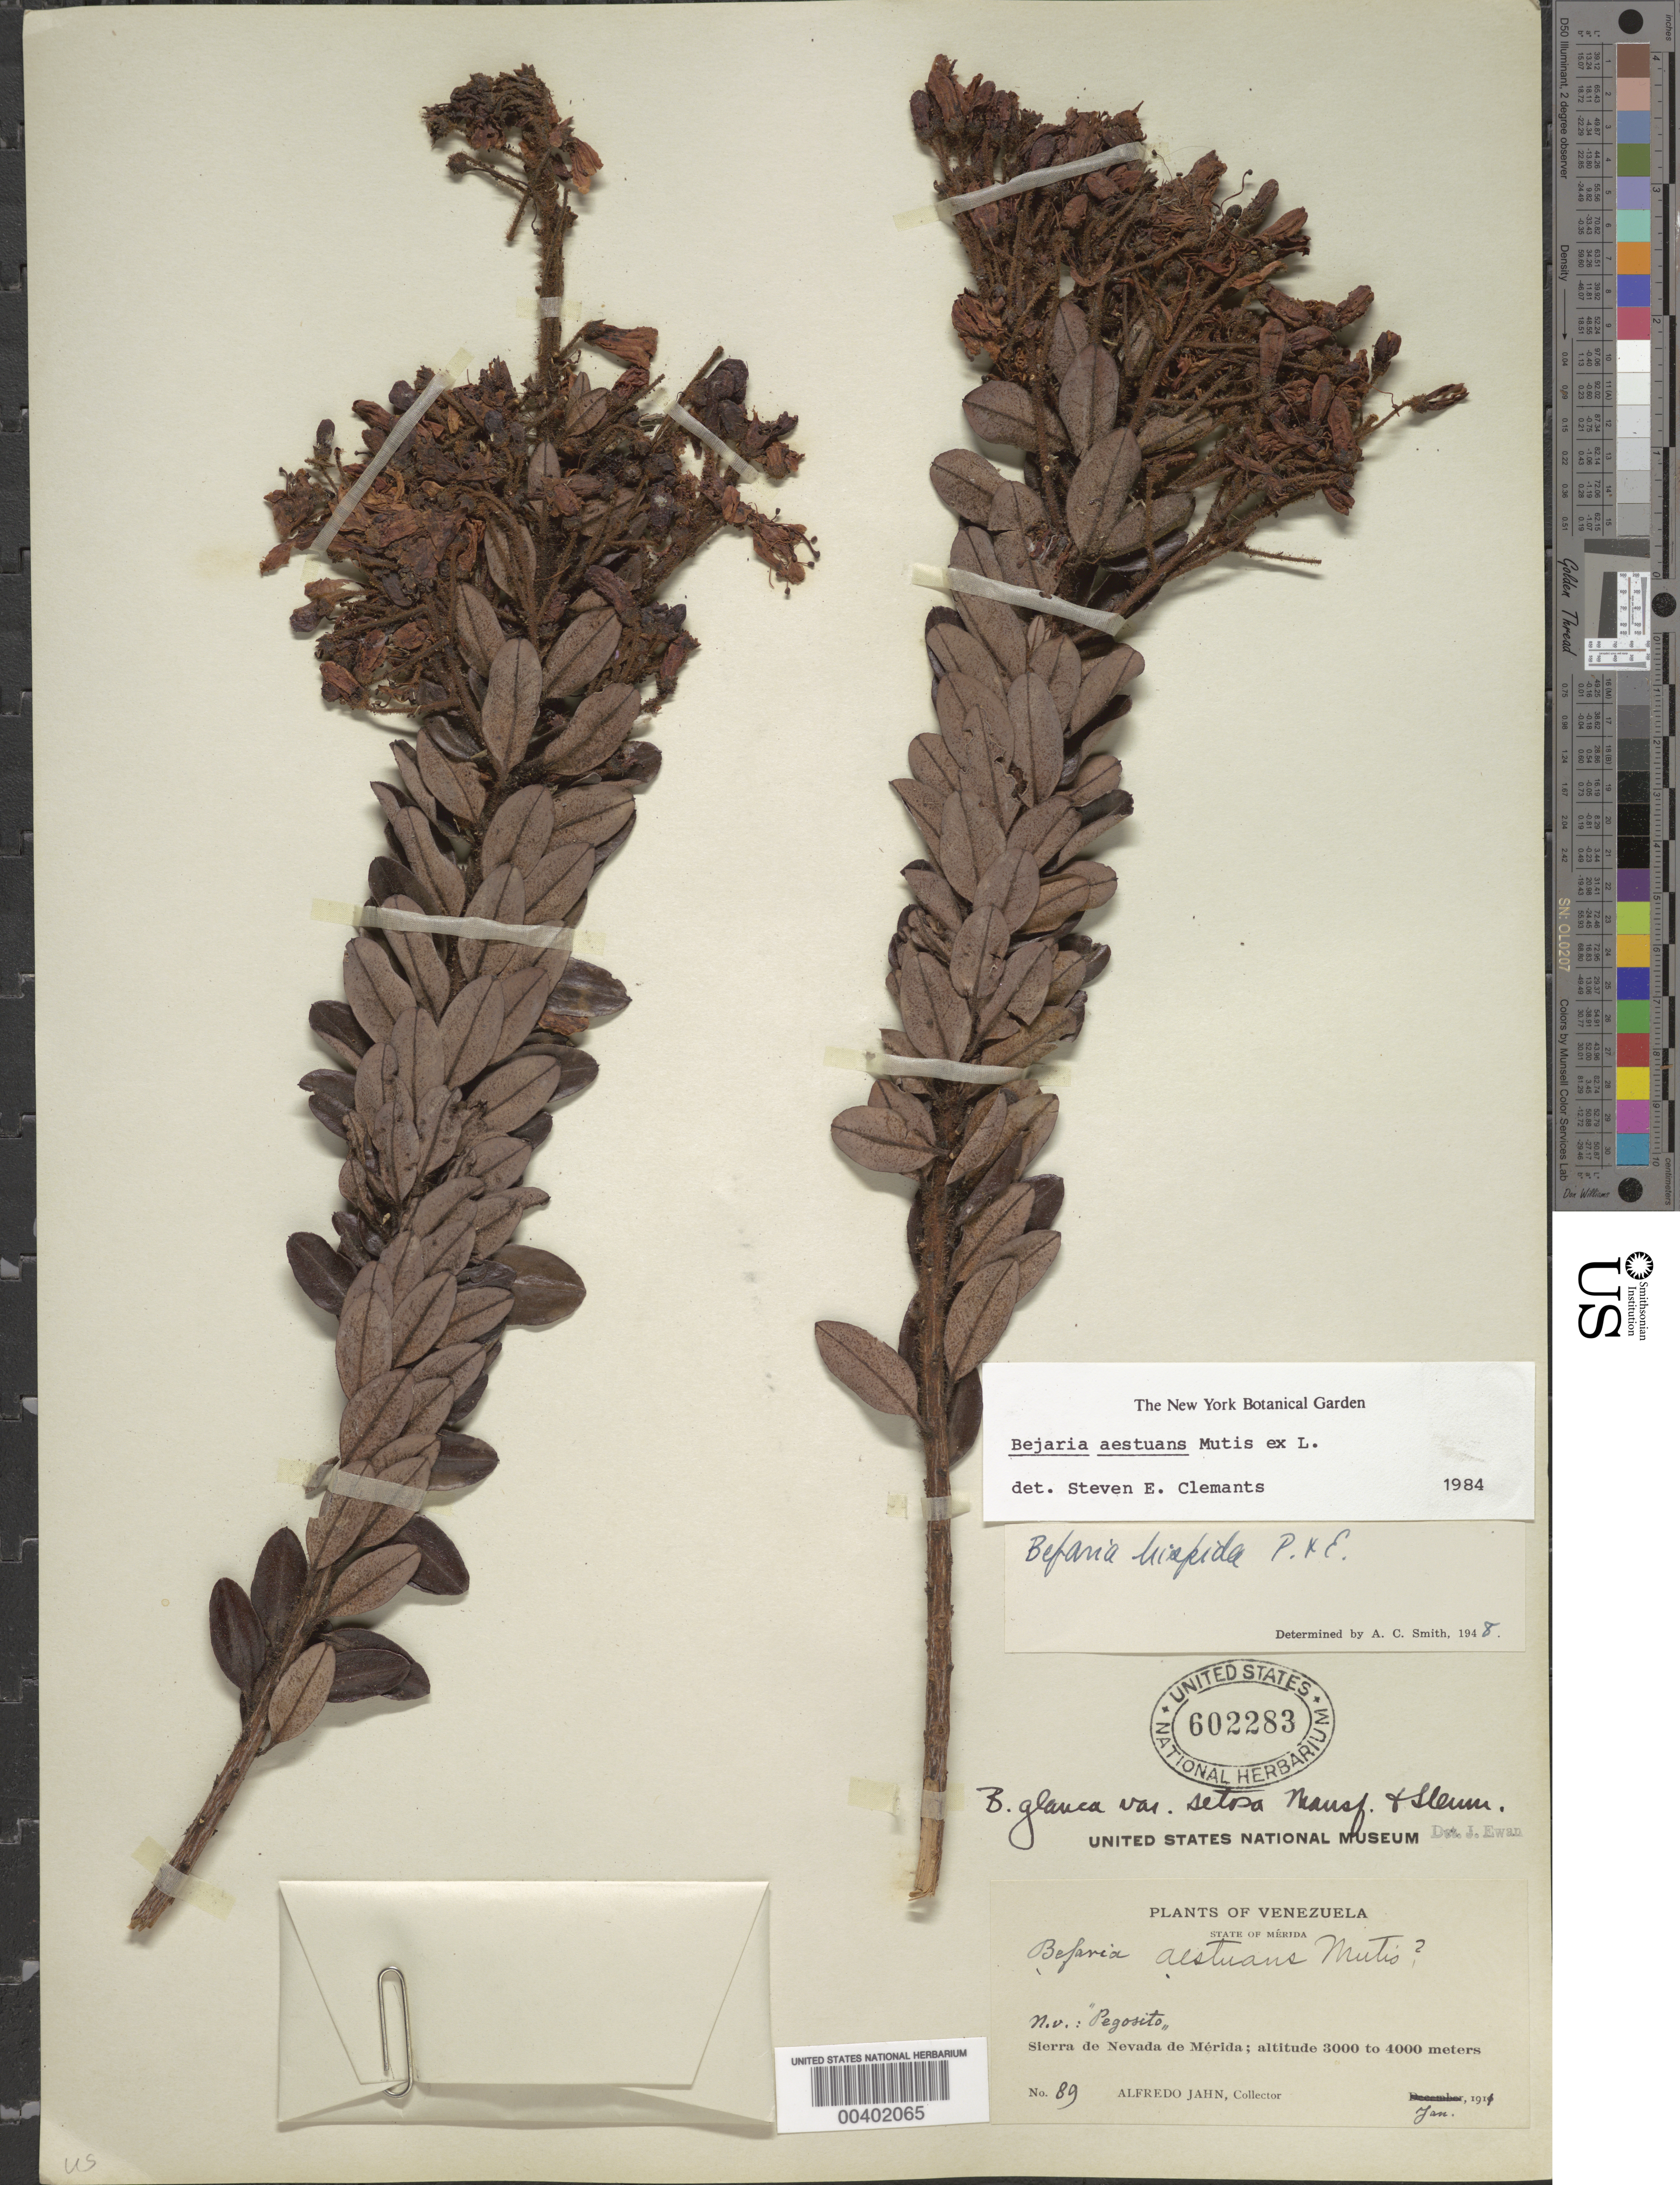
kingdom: Plantae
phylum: Tracheophyta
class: Magnoliopsida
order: Ericales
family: Ericaceae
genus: Bejaria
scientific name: Bejaria aestuans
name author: Mutis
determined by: Clemants, S. E.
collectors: A. Jahn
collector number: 89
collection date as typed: Jan 1911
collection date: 1911-01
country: Venezuela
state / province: Mérida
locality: Sierra de Nevada de Mérida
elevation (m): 3000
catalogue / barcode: US 602283